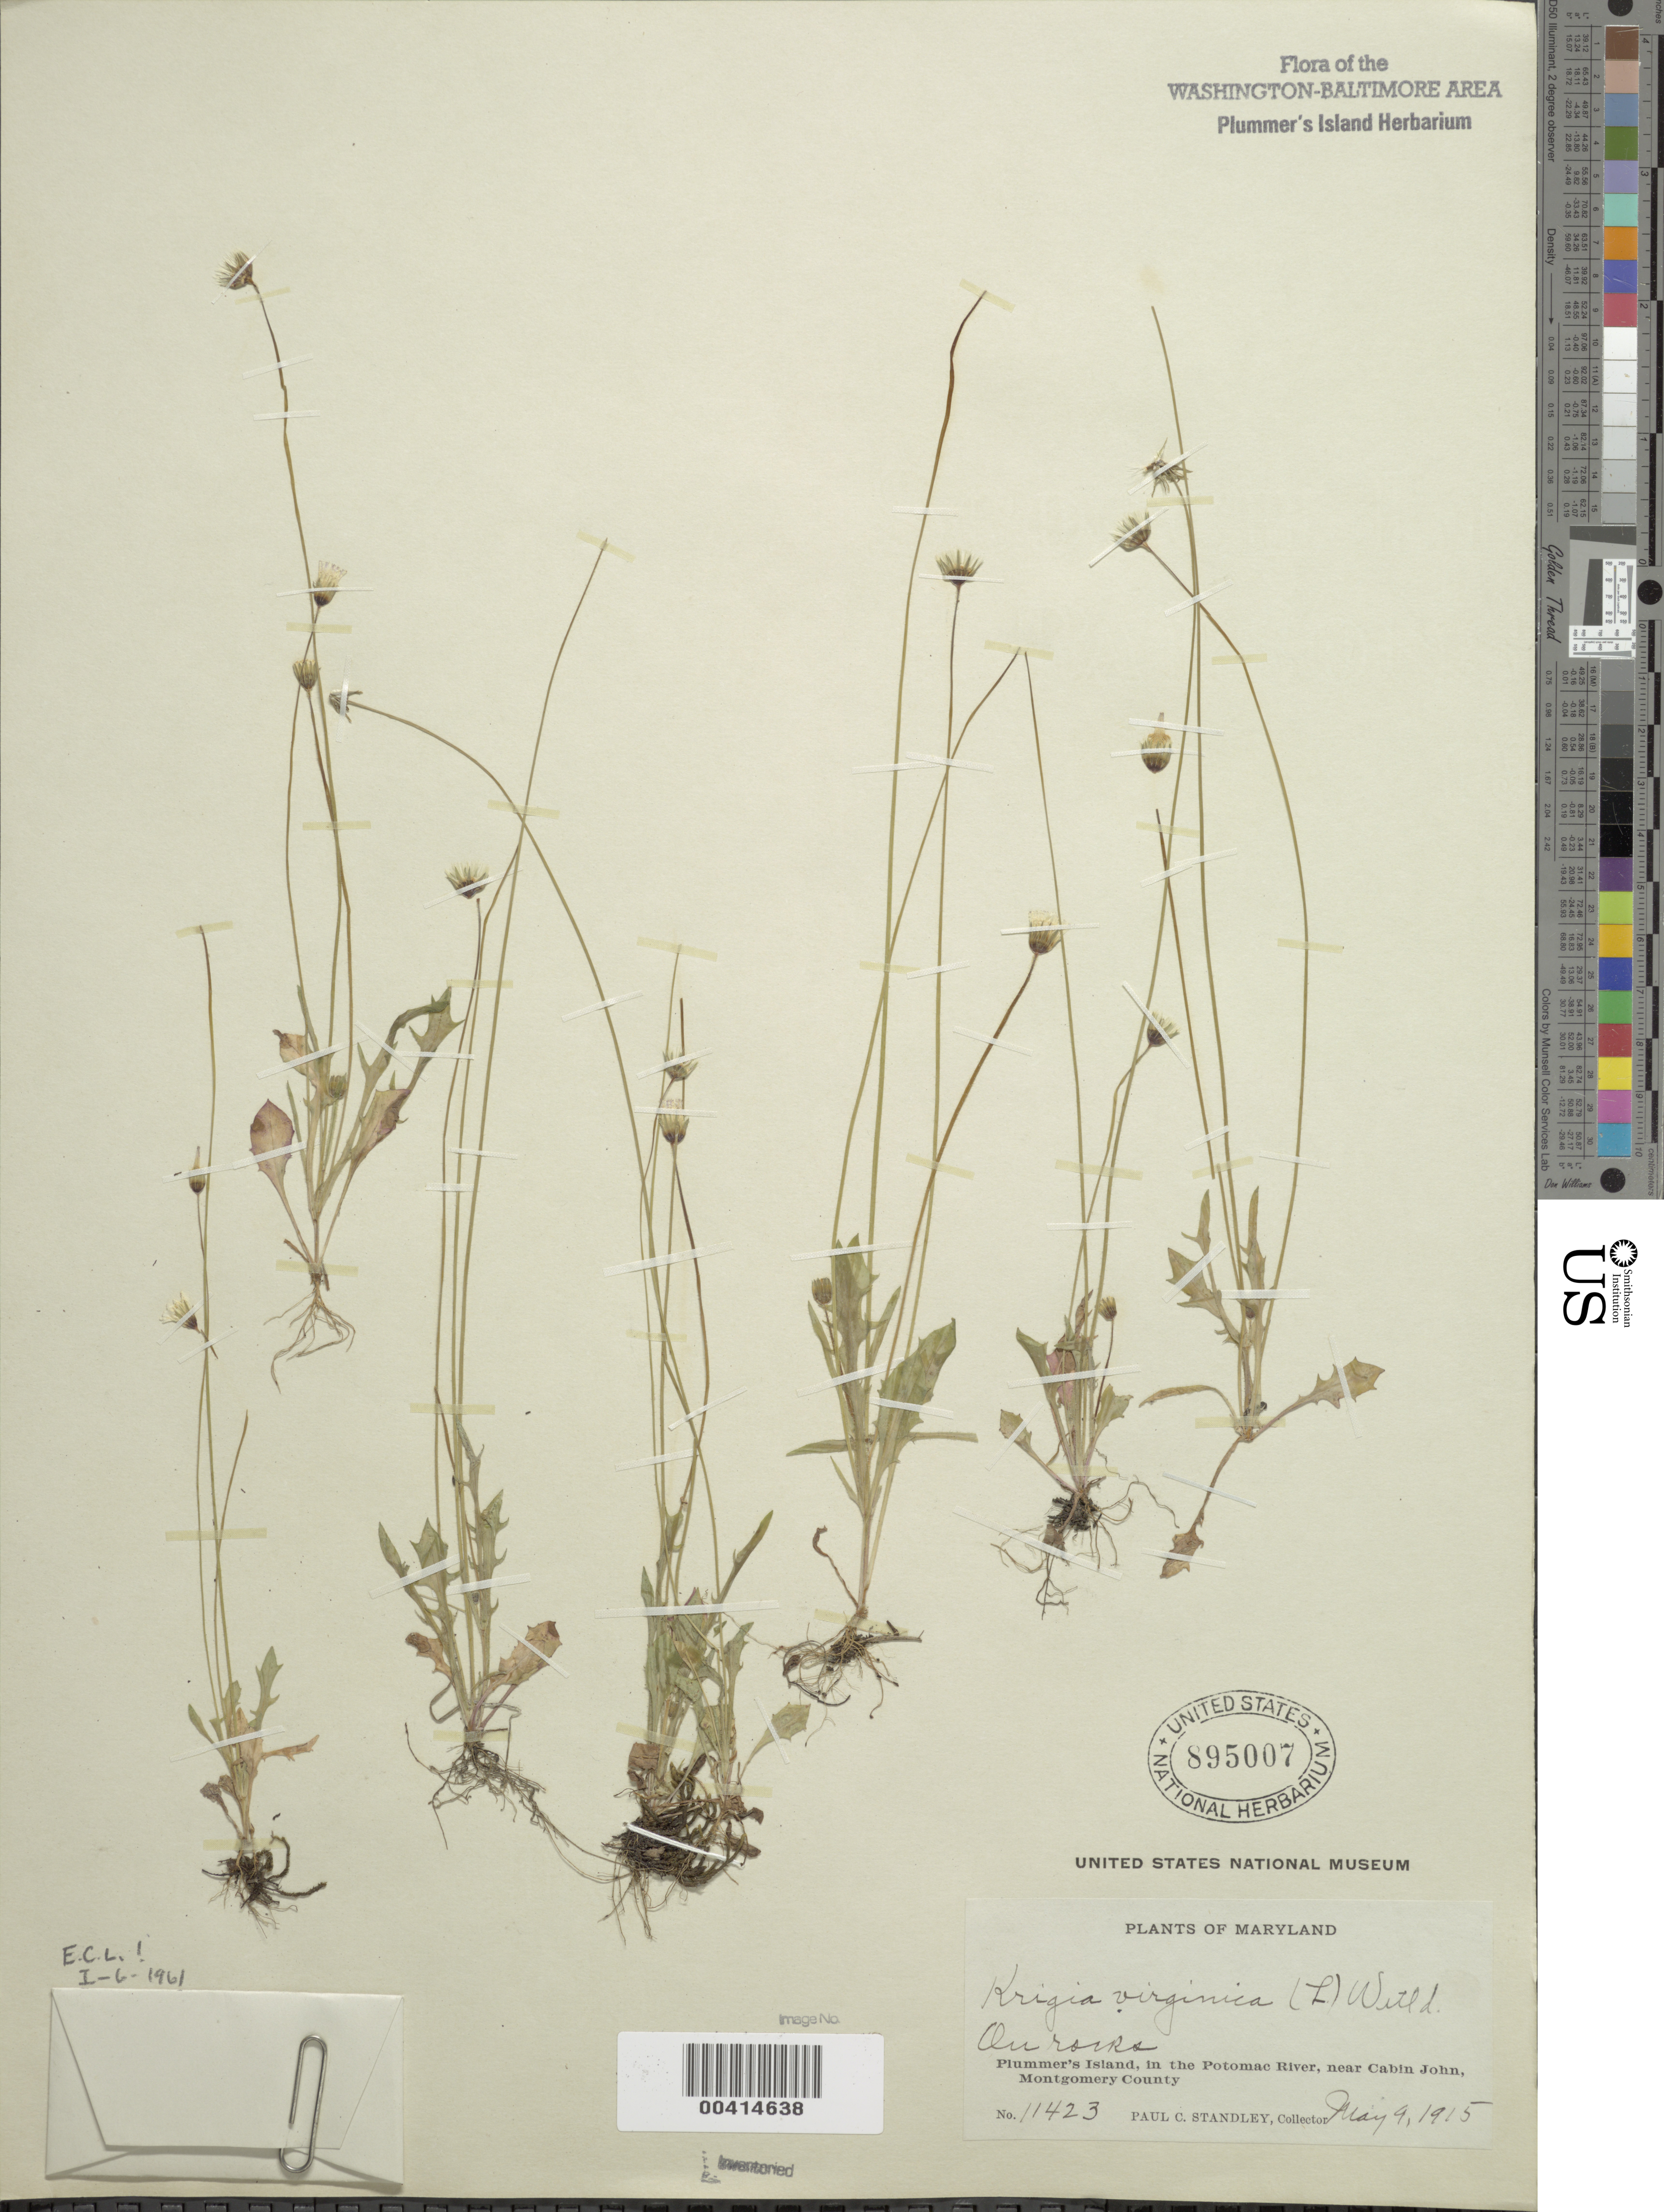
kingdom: Plantae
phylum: Tracheophyta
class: Magnoliopsida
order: Asterales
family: Asteraceae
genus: Krigia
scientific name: Krigia virginica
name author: (L.) Willd.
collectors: P. C. Standley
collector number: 11423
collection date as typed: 09 May 1915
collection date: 1915-05-09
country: United States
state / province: Maryland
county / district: Montgomery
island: Plummers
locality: Plummer's Island C. & O. Canal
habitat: On rocks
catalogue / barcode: US 895007